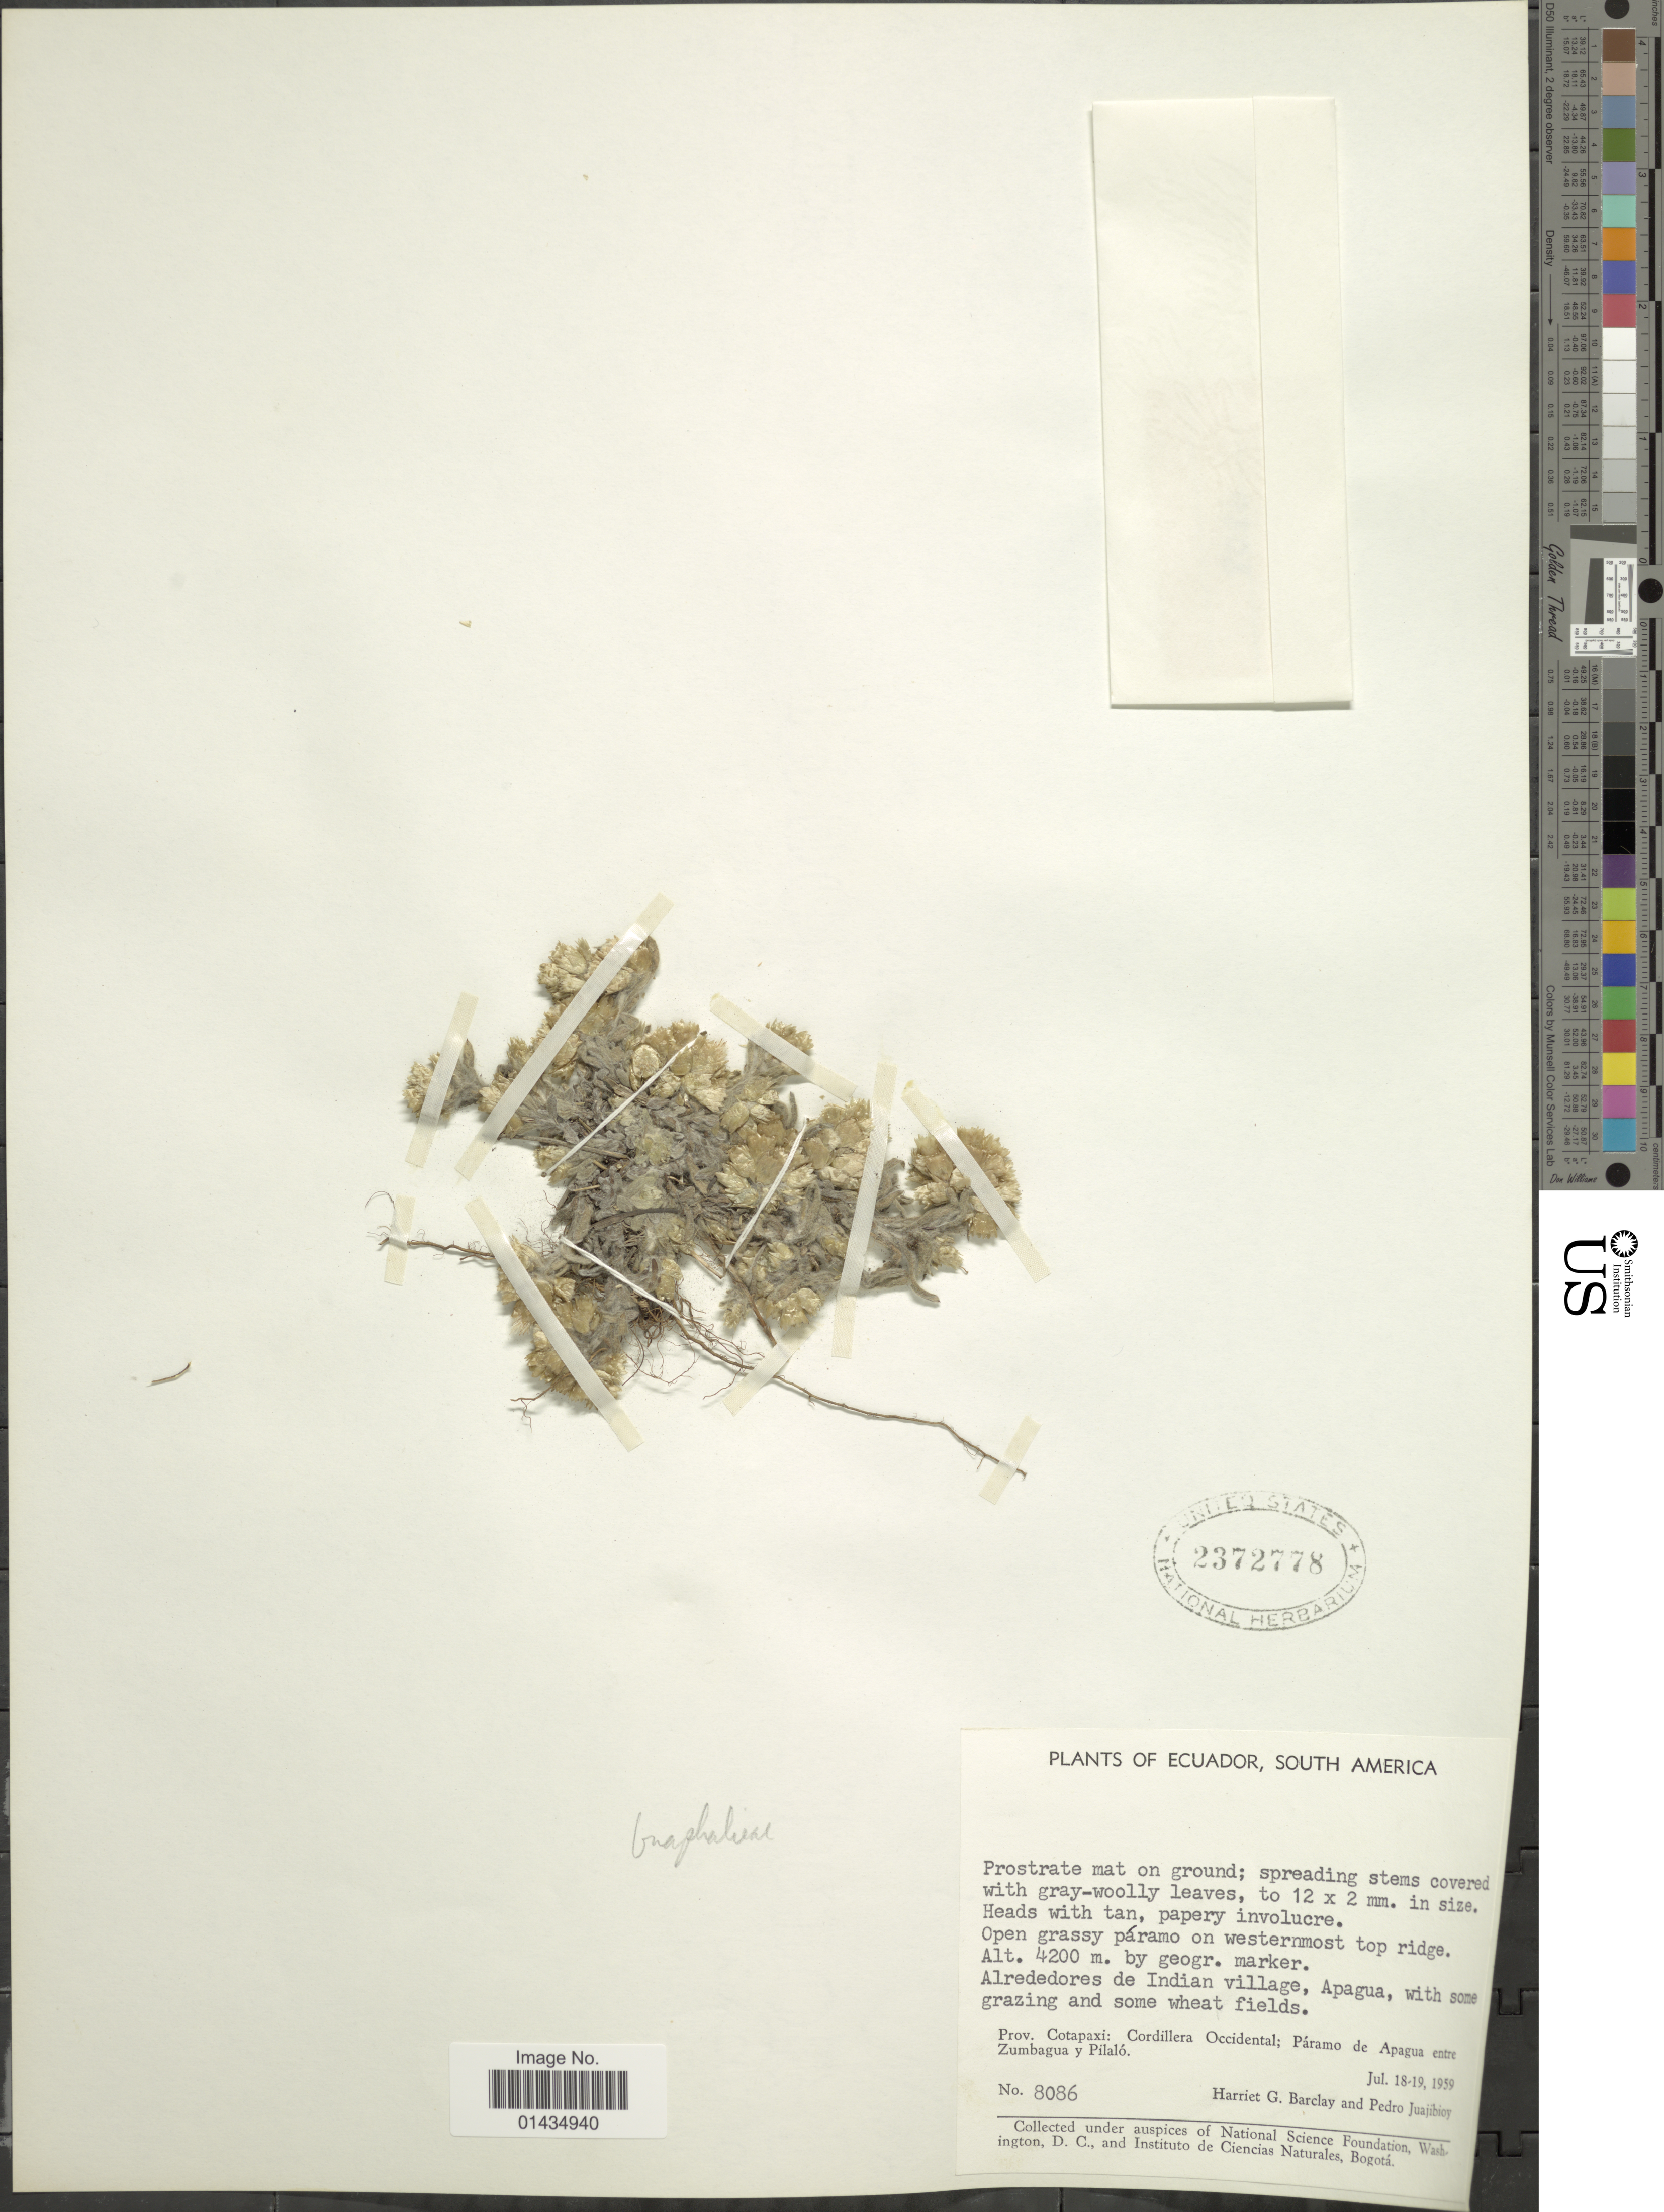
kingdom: Plantae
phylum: Tracheophyta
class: Magnoliopsida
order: Asterales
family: Asteraceae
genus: Pseudognaphalium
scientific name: Pseudognaphalium sp.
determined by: Dillon, M. O.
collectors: H. G. Barclay & P. Juajibioy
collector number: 8086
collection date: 1959-07-18/1959-07-19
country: Ecuador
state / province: Cotopaxi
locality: South America, open grassy páramo on westernmost top ridge, alrededores de Indian village, Apagua, with some grazing and some wheat fields, Coridillera Occidental; Páramo de Apagua entre Zumbagua y Pilaló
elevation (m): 4200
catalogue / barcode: US 2372778